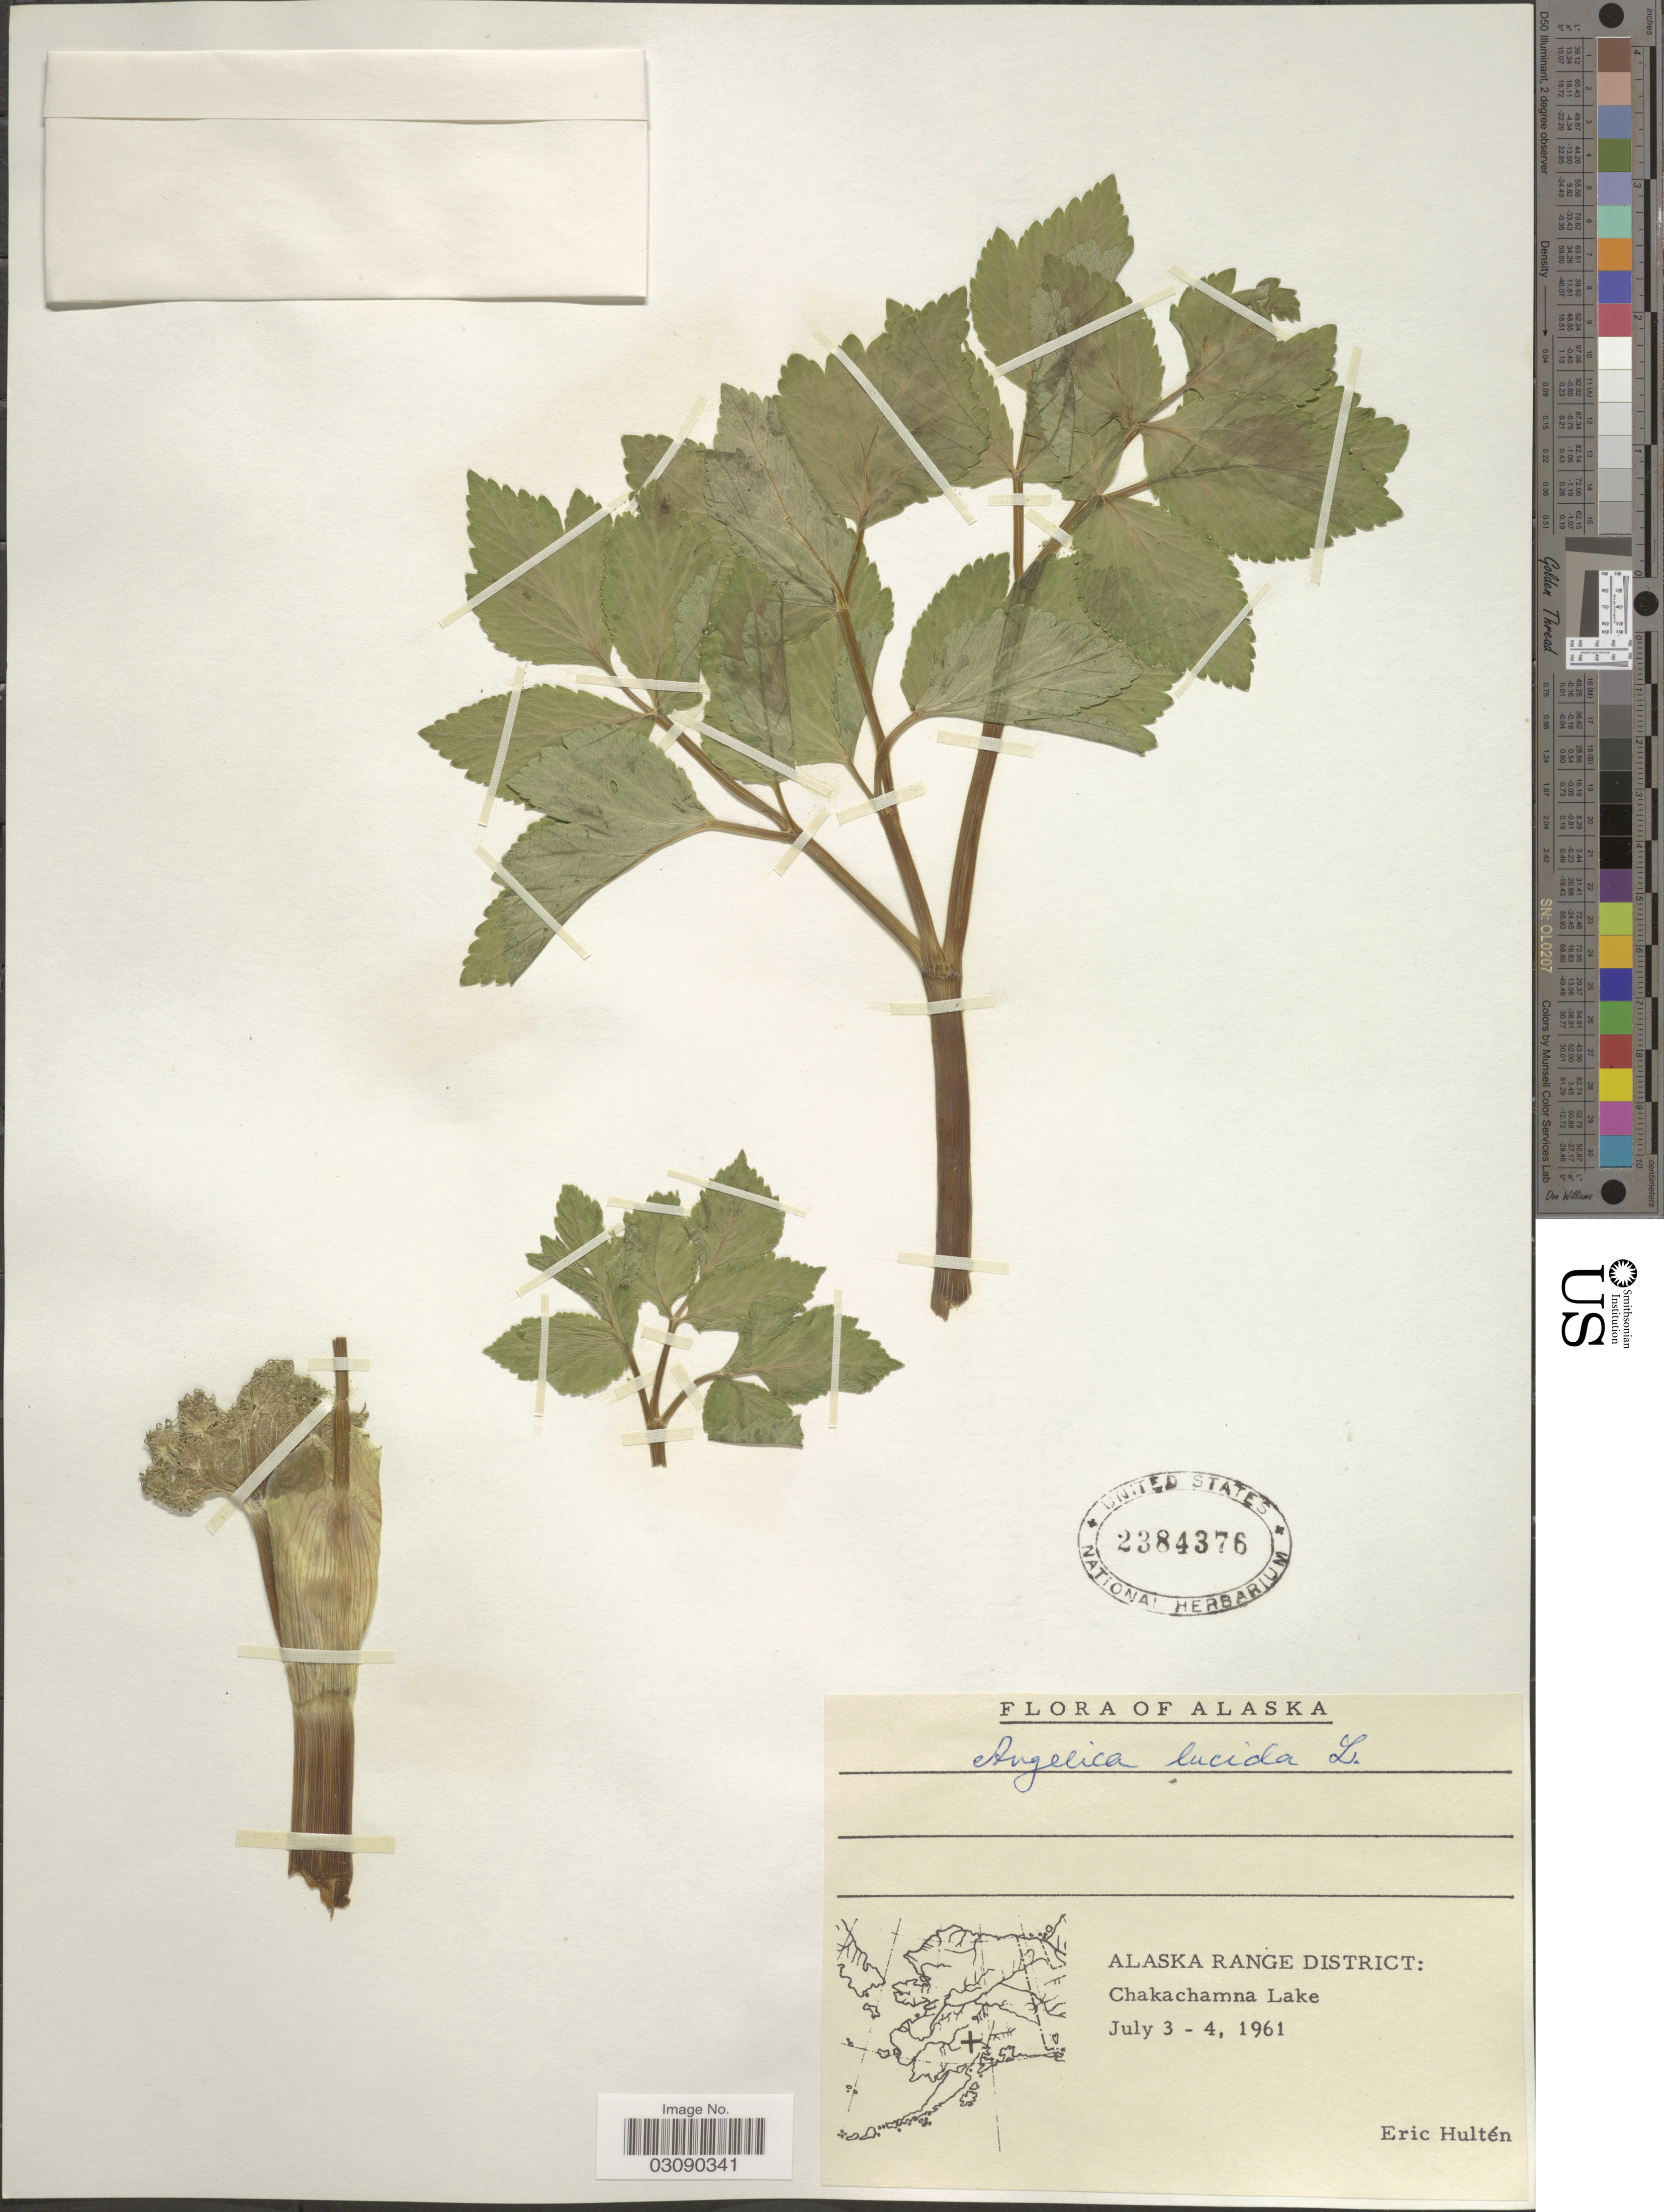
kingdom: Plantae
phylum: Tracheophyta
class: Magnoliopsida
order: Apiales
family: Apiaceae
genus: Angelica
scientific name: Angelica lucida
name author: L.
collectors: E. G. Hultén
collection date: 1961-07-03/1961-07-04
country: United States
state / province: Alaska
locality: Alaska Range District: Chakachamna Lake.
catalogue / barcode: US 2384376